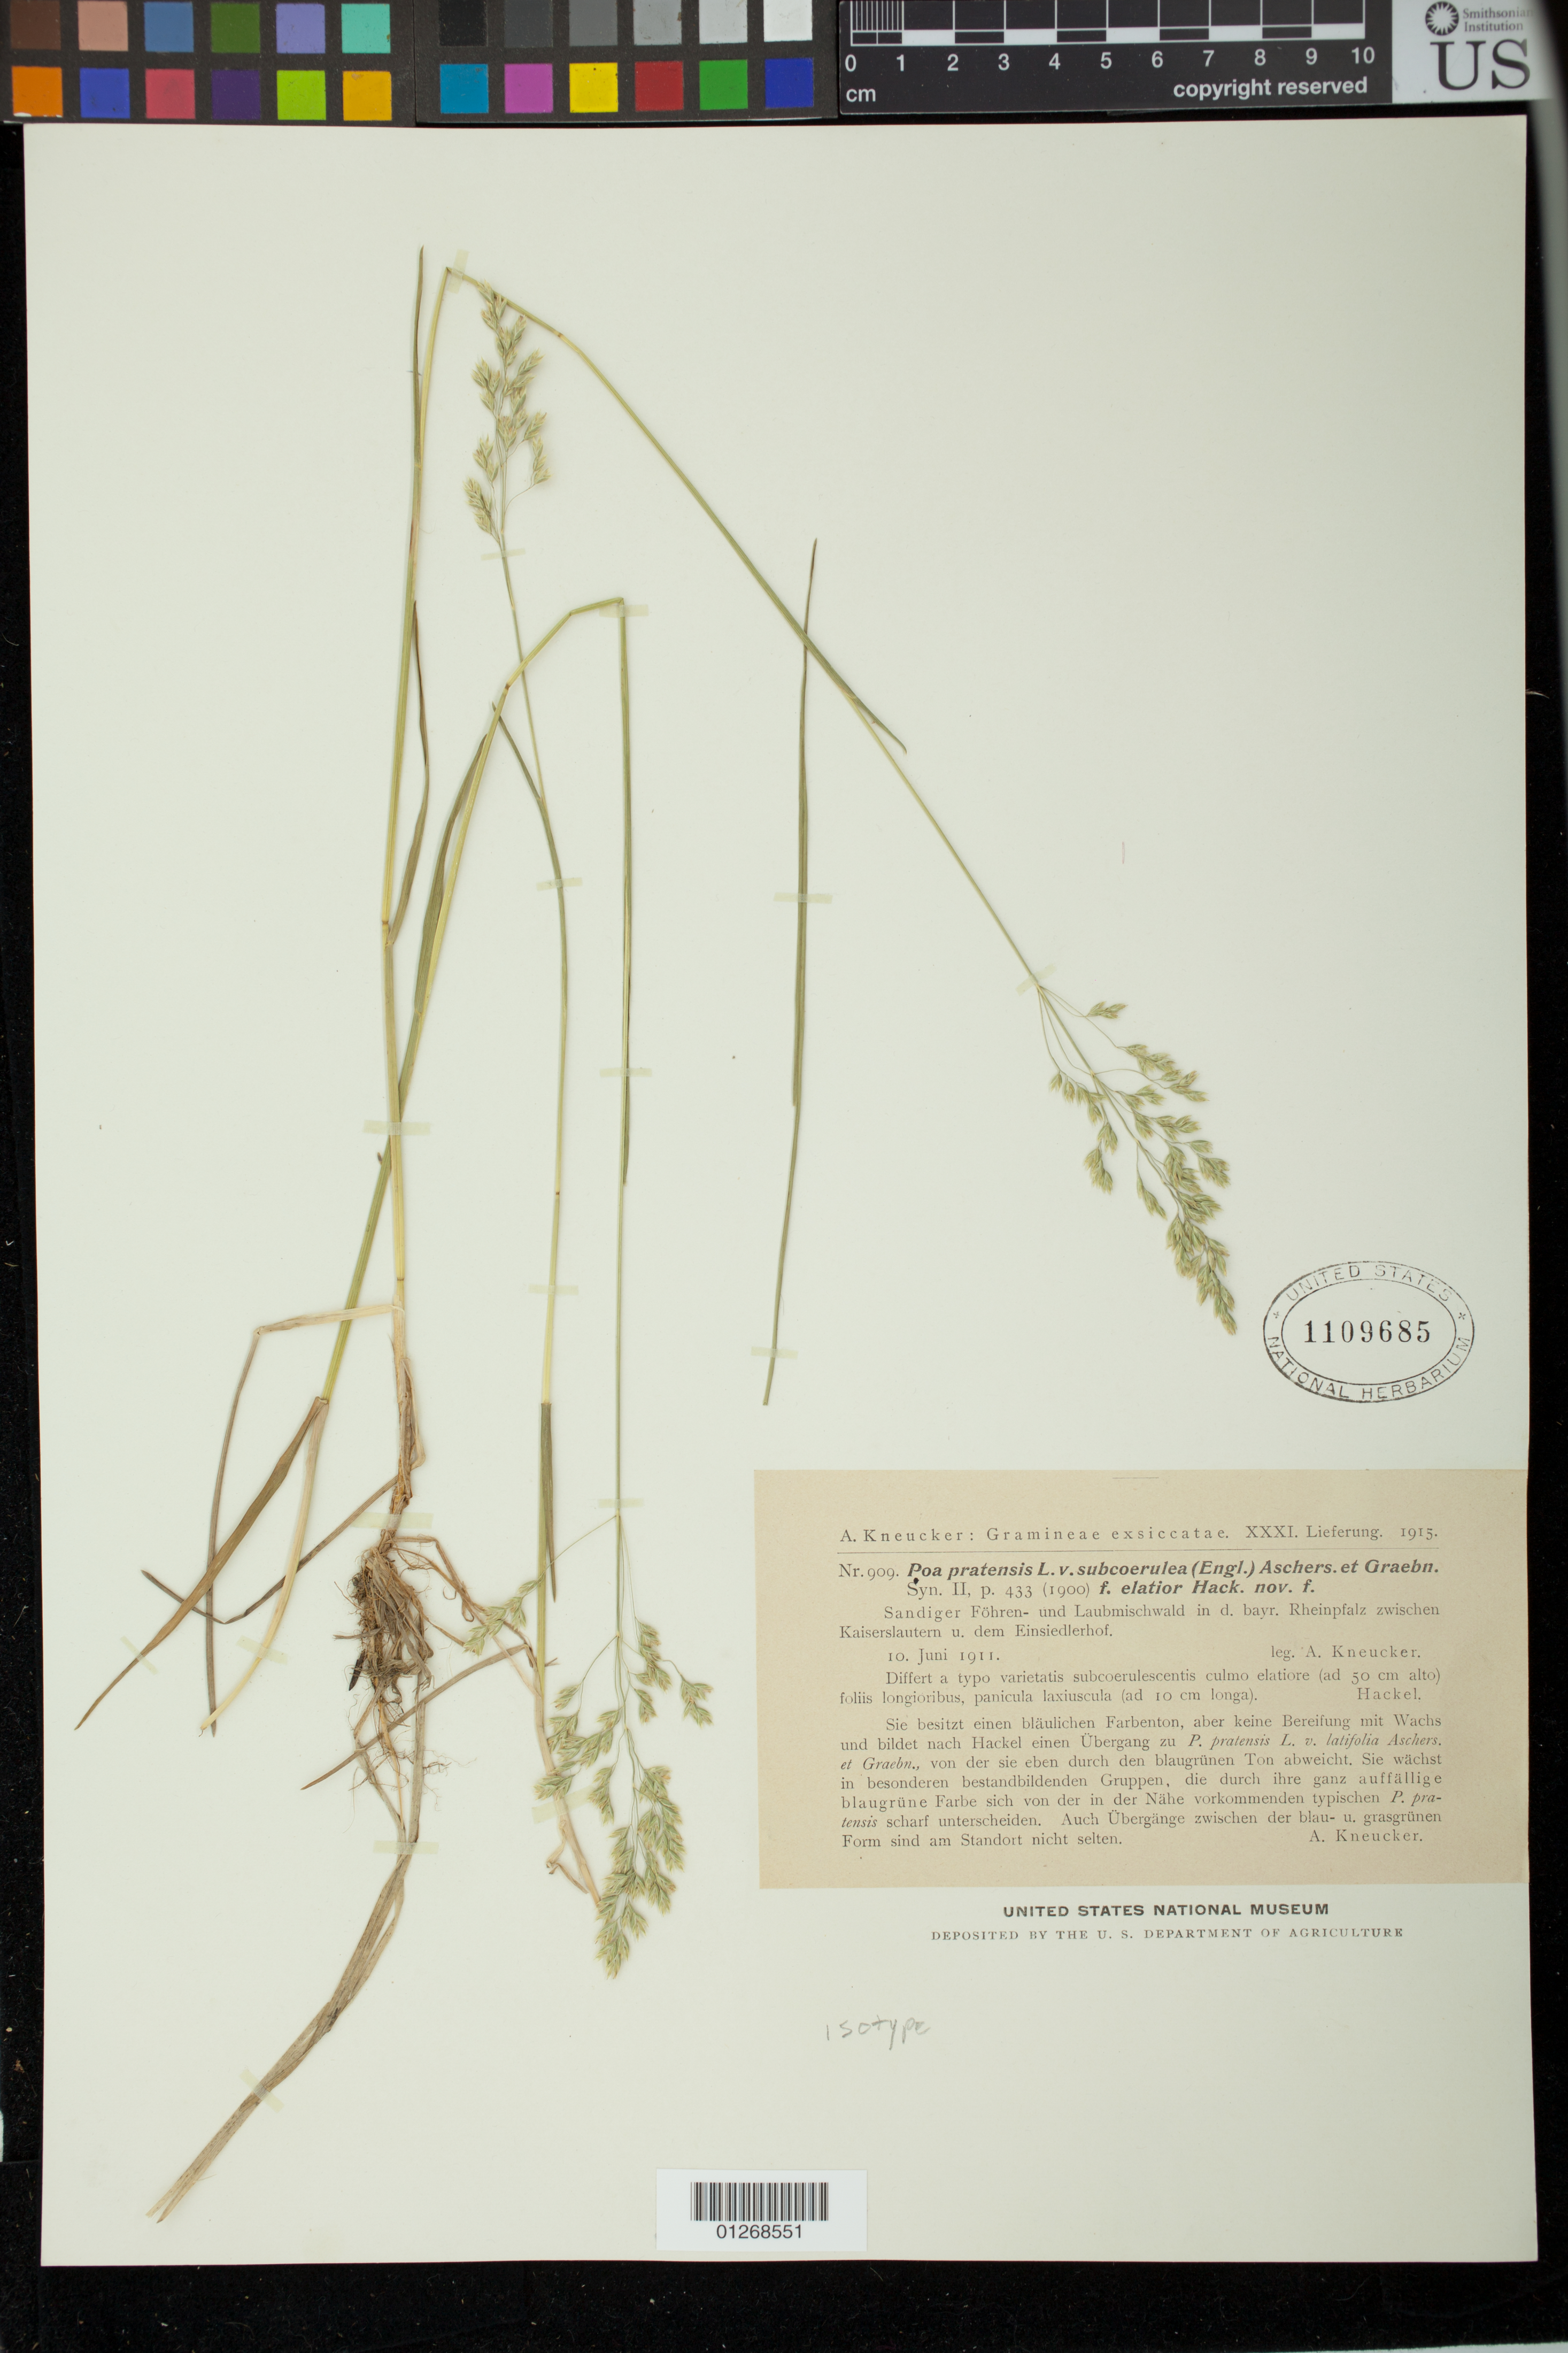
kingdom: Plantae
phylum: Tracheophyta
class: Liliopsida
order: Poales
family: Poaceae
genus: Poa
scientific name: Poa pratensis f. elatior Hack., nom. illeg.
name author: Hack. in Kneucker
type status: Type Collection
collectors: A. Kneucker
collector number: Gram. Exsicc. 909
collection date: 1911-06-10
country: Germany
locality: Sandiger Föhren- und Laubmischwald in d. bayr. Rheinpfalz zwischen Kaiserlautern u. dem Einsiedlerhof.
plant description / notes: Considered effectively published by distribution of exsiccatae with description.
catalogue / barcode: US 1109685